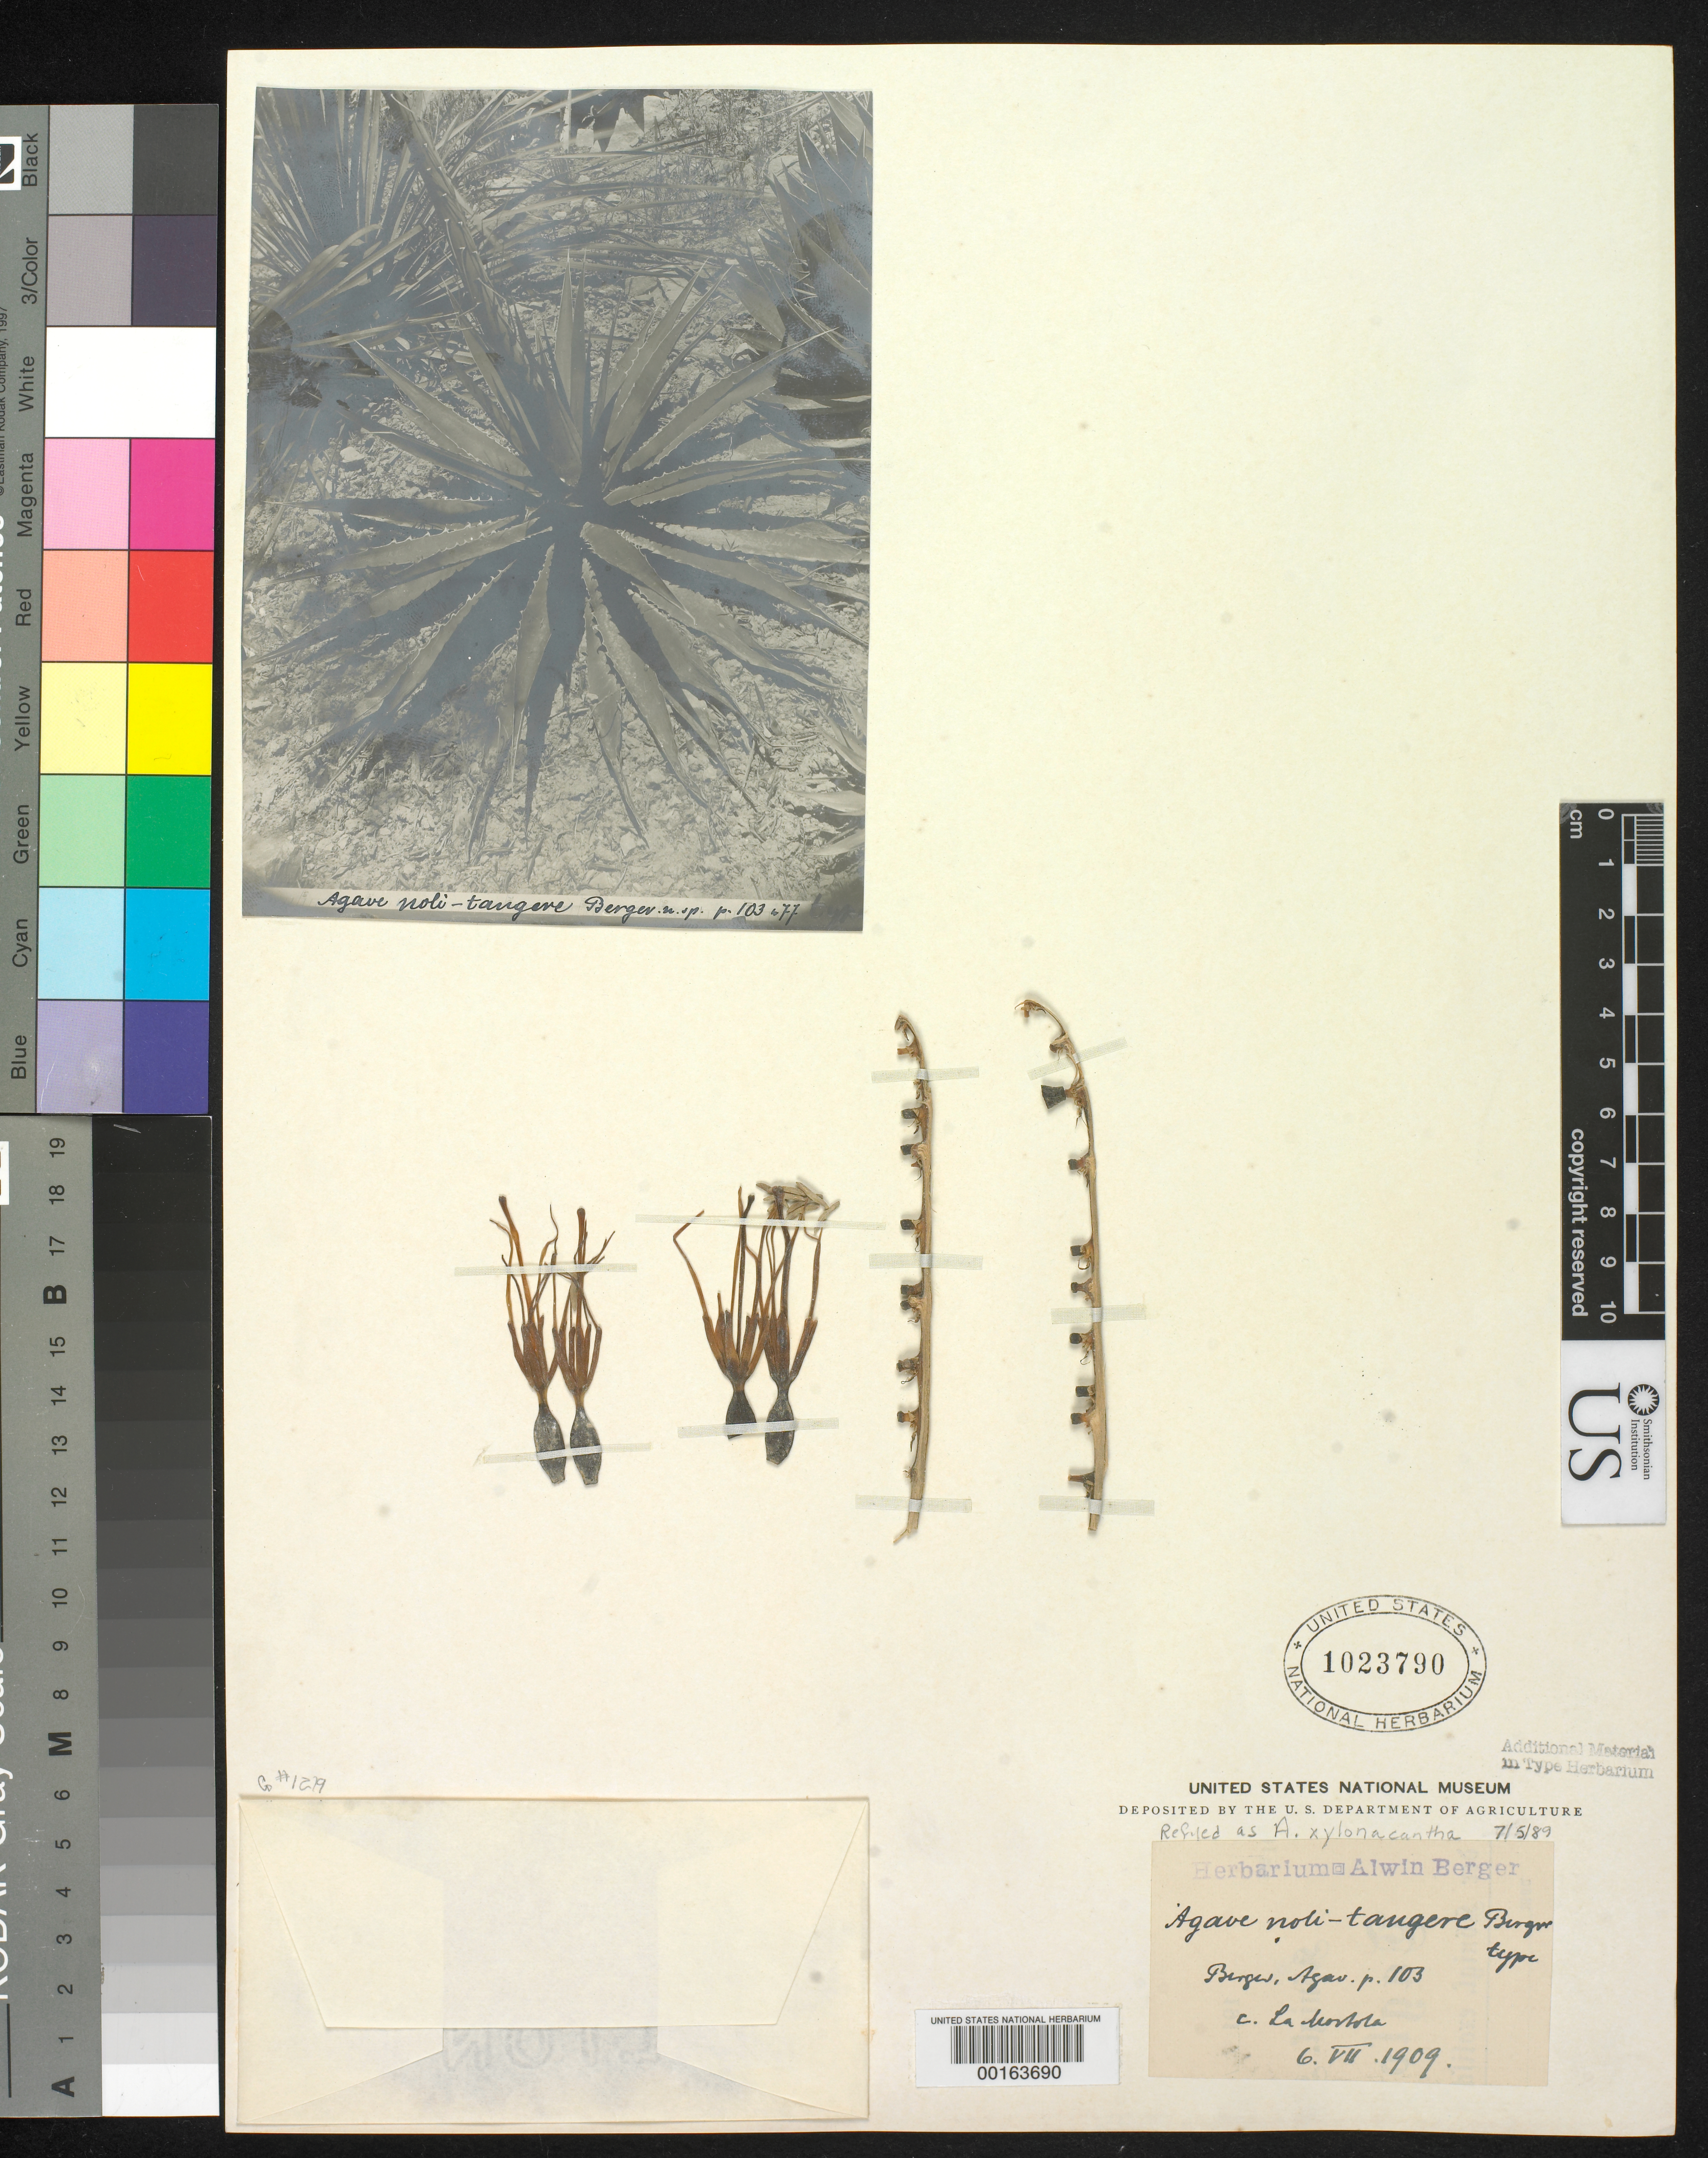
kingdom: Plantae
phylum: Tracheophyta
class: Liliopsida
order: Asparagales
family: Asparagaceae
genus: Agave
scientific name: Agave noli-tangere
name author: A. Berger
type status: Type Collection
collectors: ex herb. A. Berger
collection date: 1909-06-02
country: Mexico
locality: Cultivated at La Mortola, Italy.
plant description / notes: Specimen received from La Mortola gardens, Ventimiglia, Imperia, Liguria, Italy, 6 Jul 1909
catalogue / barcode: US 1023790